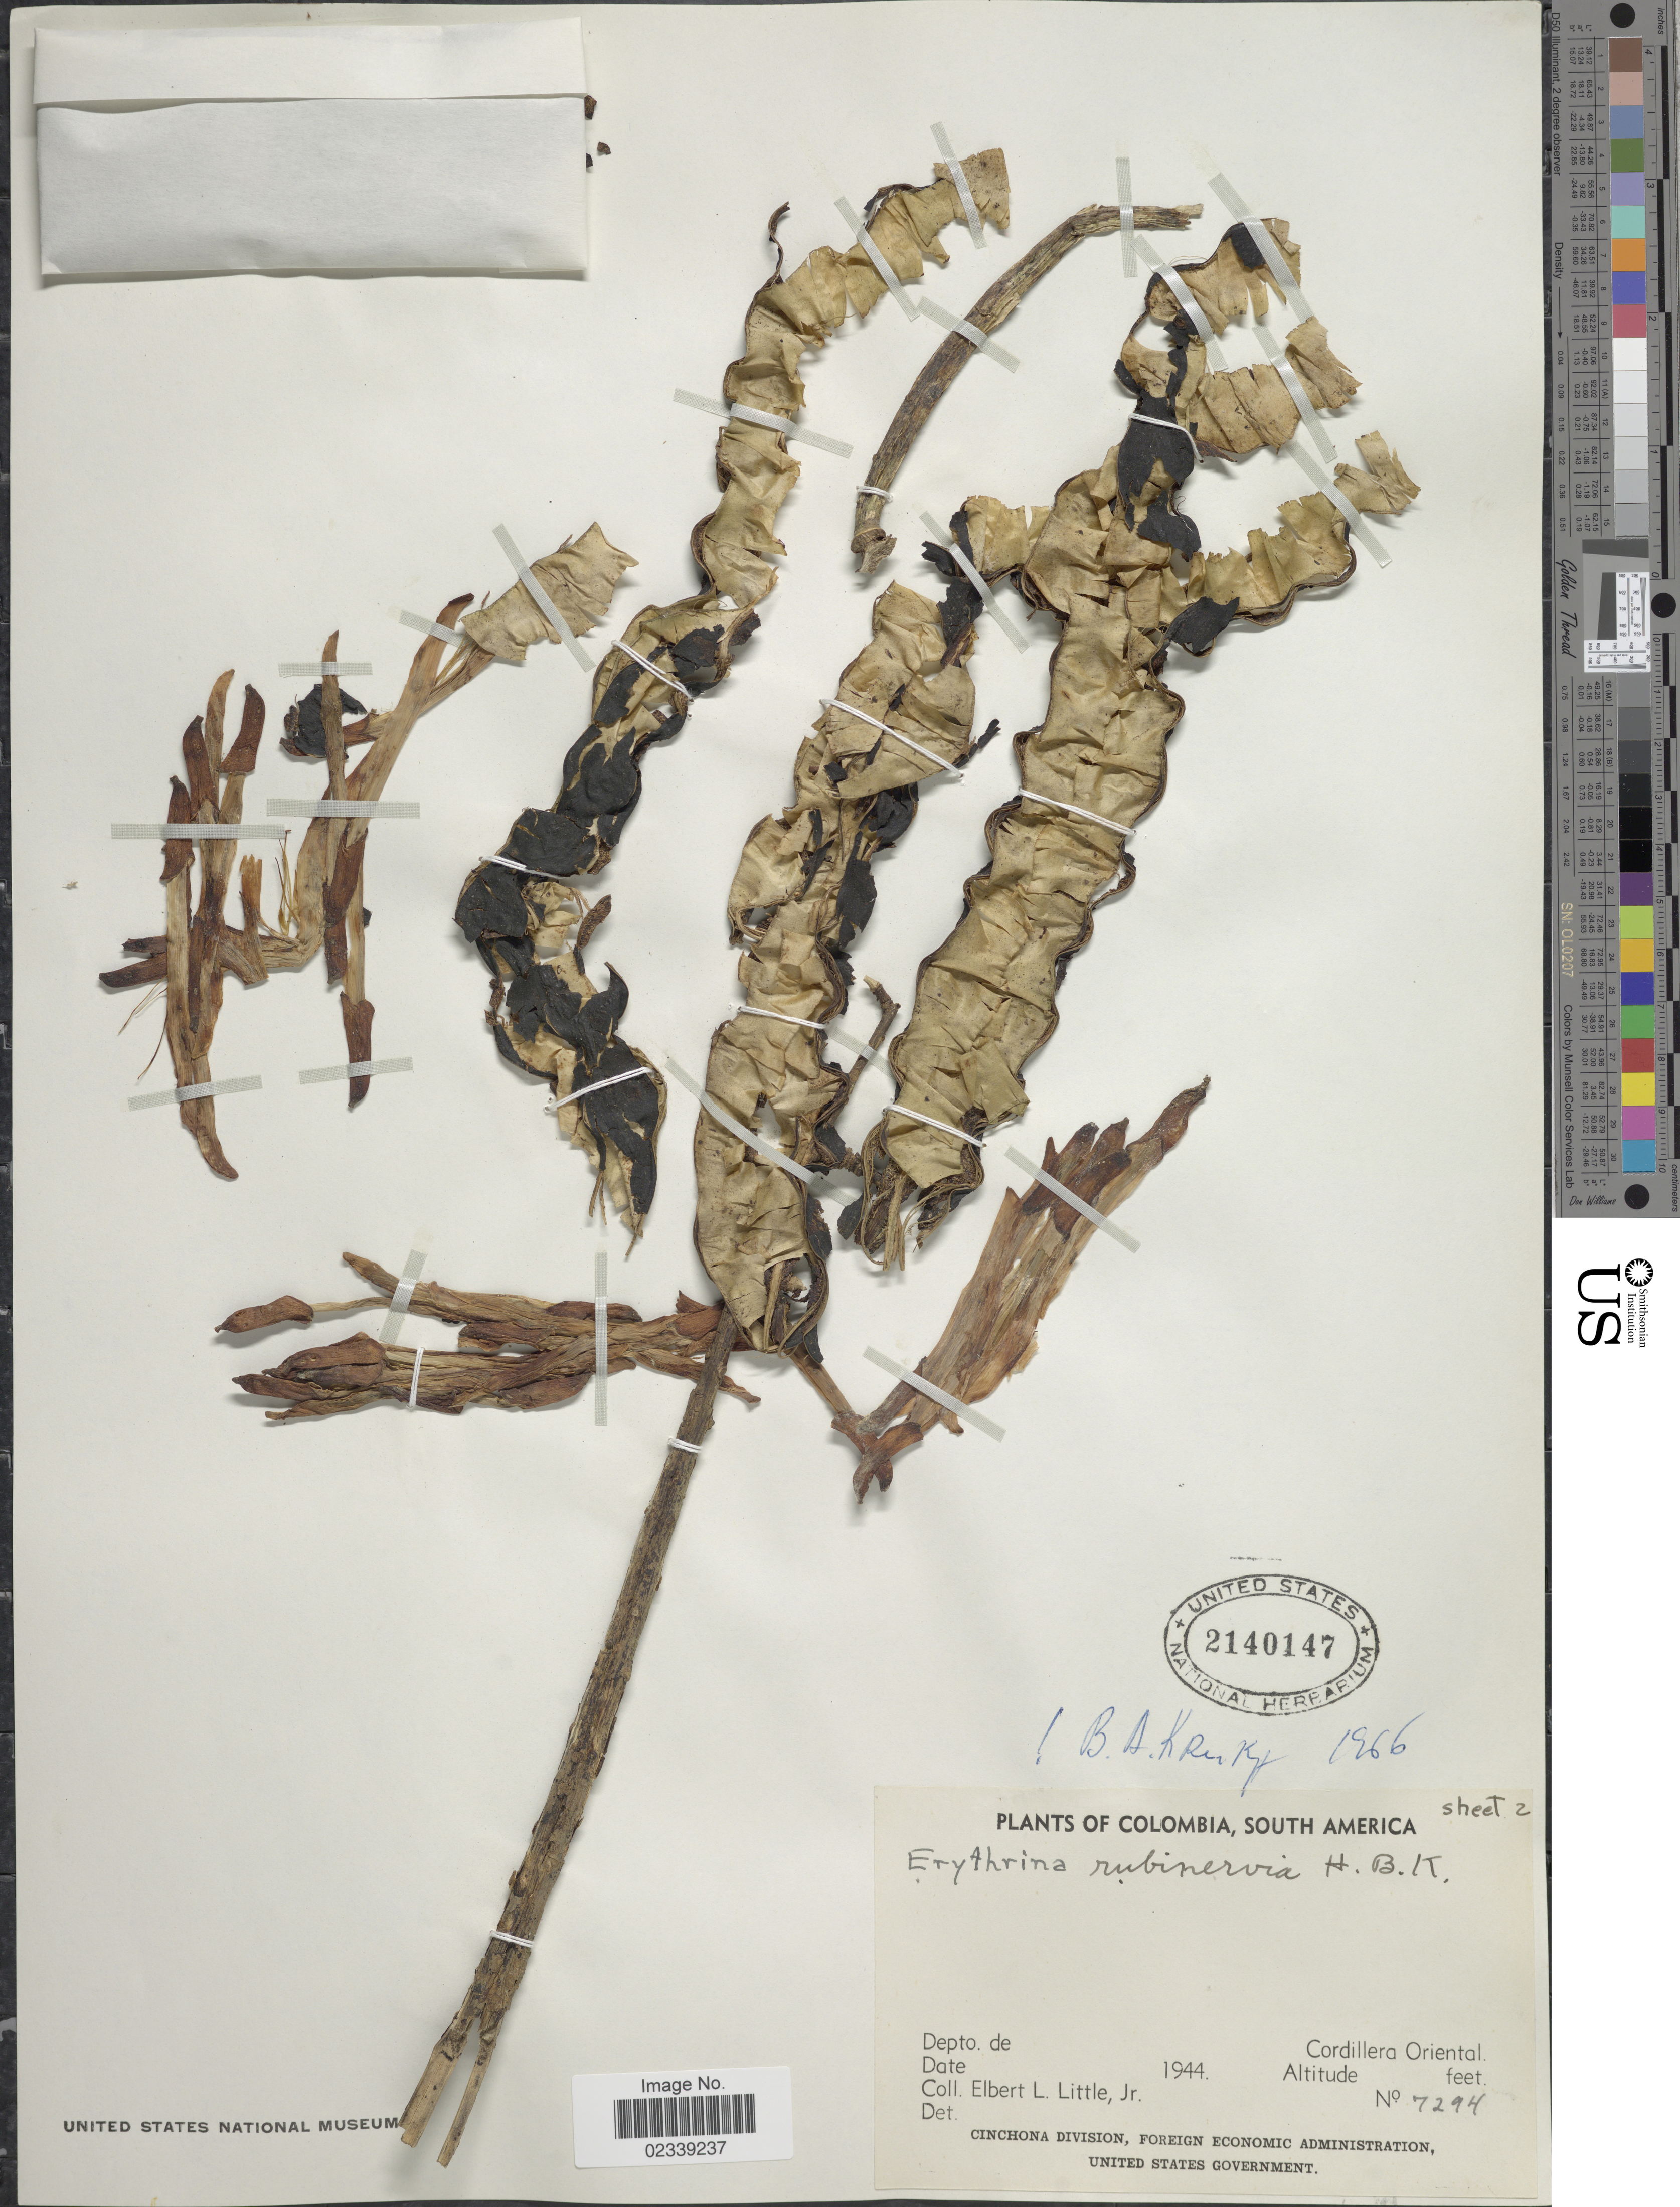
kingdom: Plantae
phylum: Tracheophyta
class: Magnoliopsida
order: Fabales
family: Fabaceae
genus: Erythrina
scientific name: Erythrina rubrinervia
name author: Kunth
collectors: E. L. Little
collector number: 7294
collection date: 1944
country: Colombia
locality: Cordillera Oriental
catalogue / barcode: US 2140147